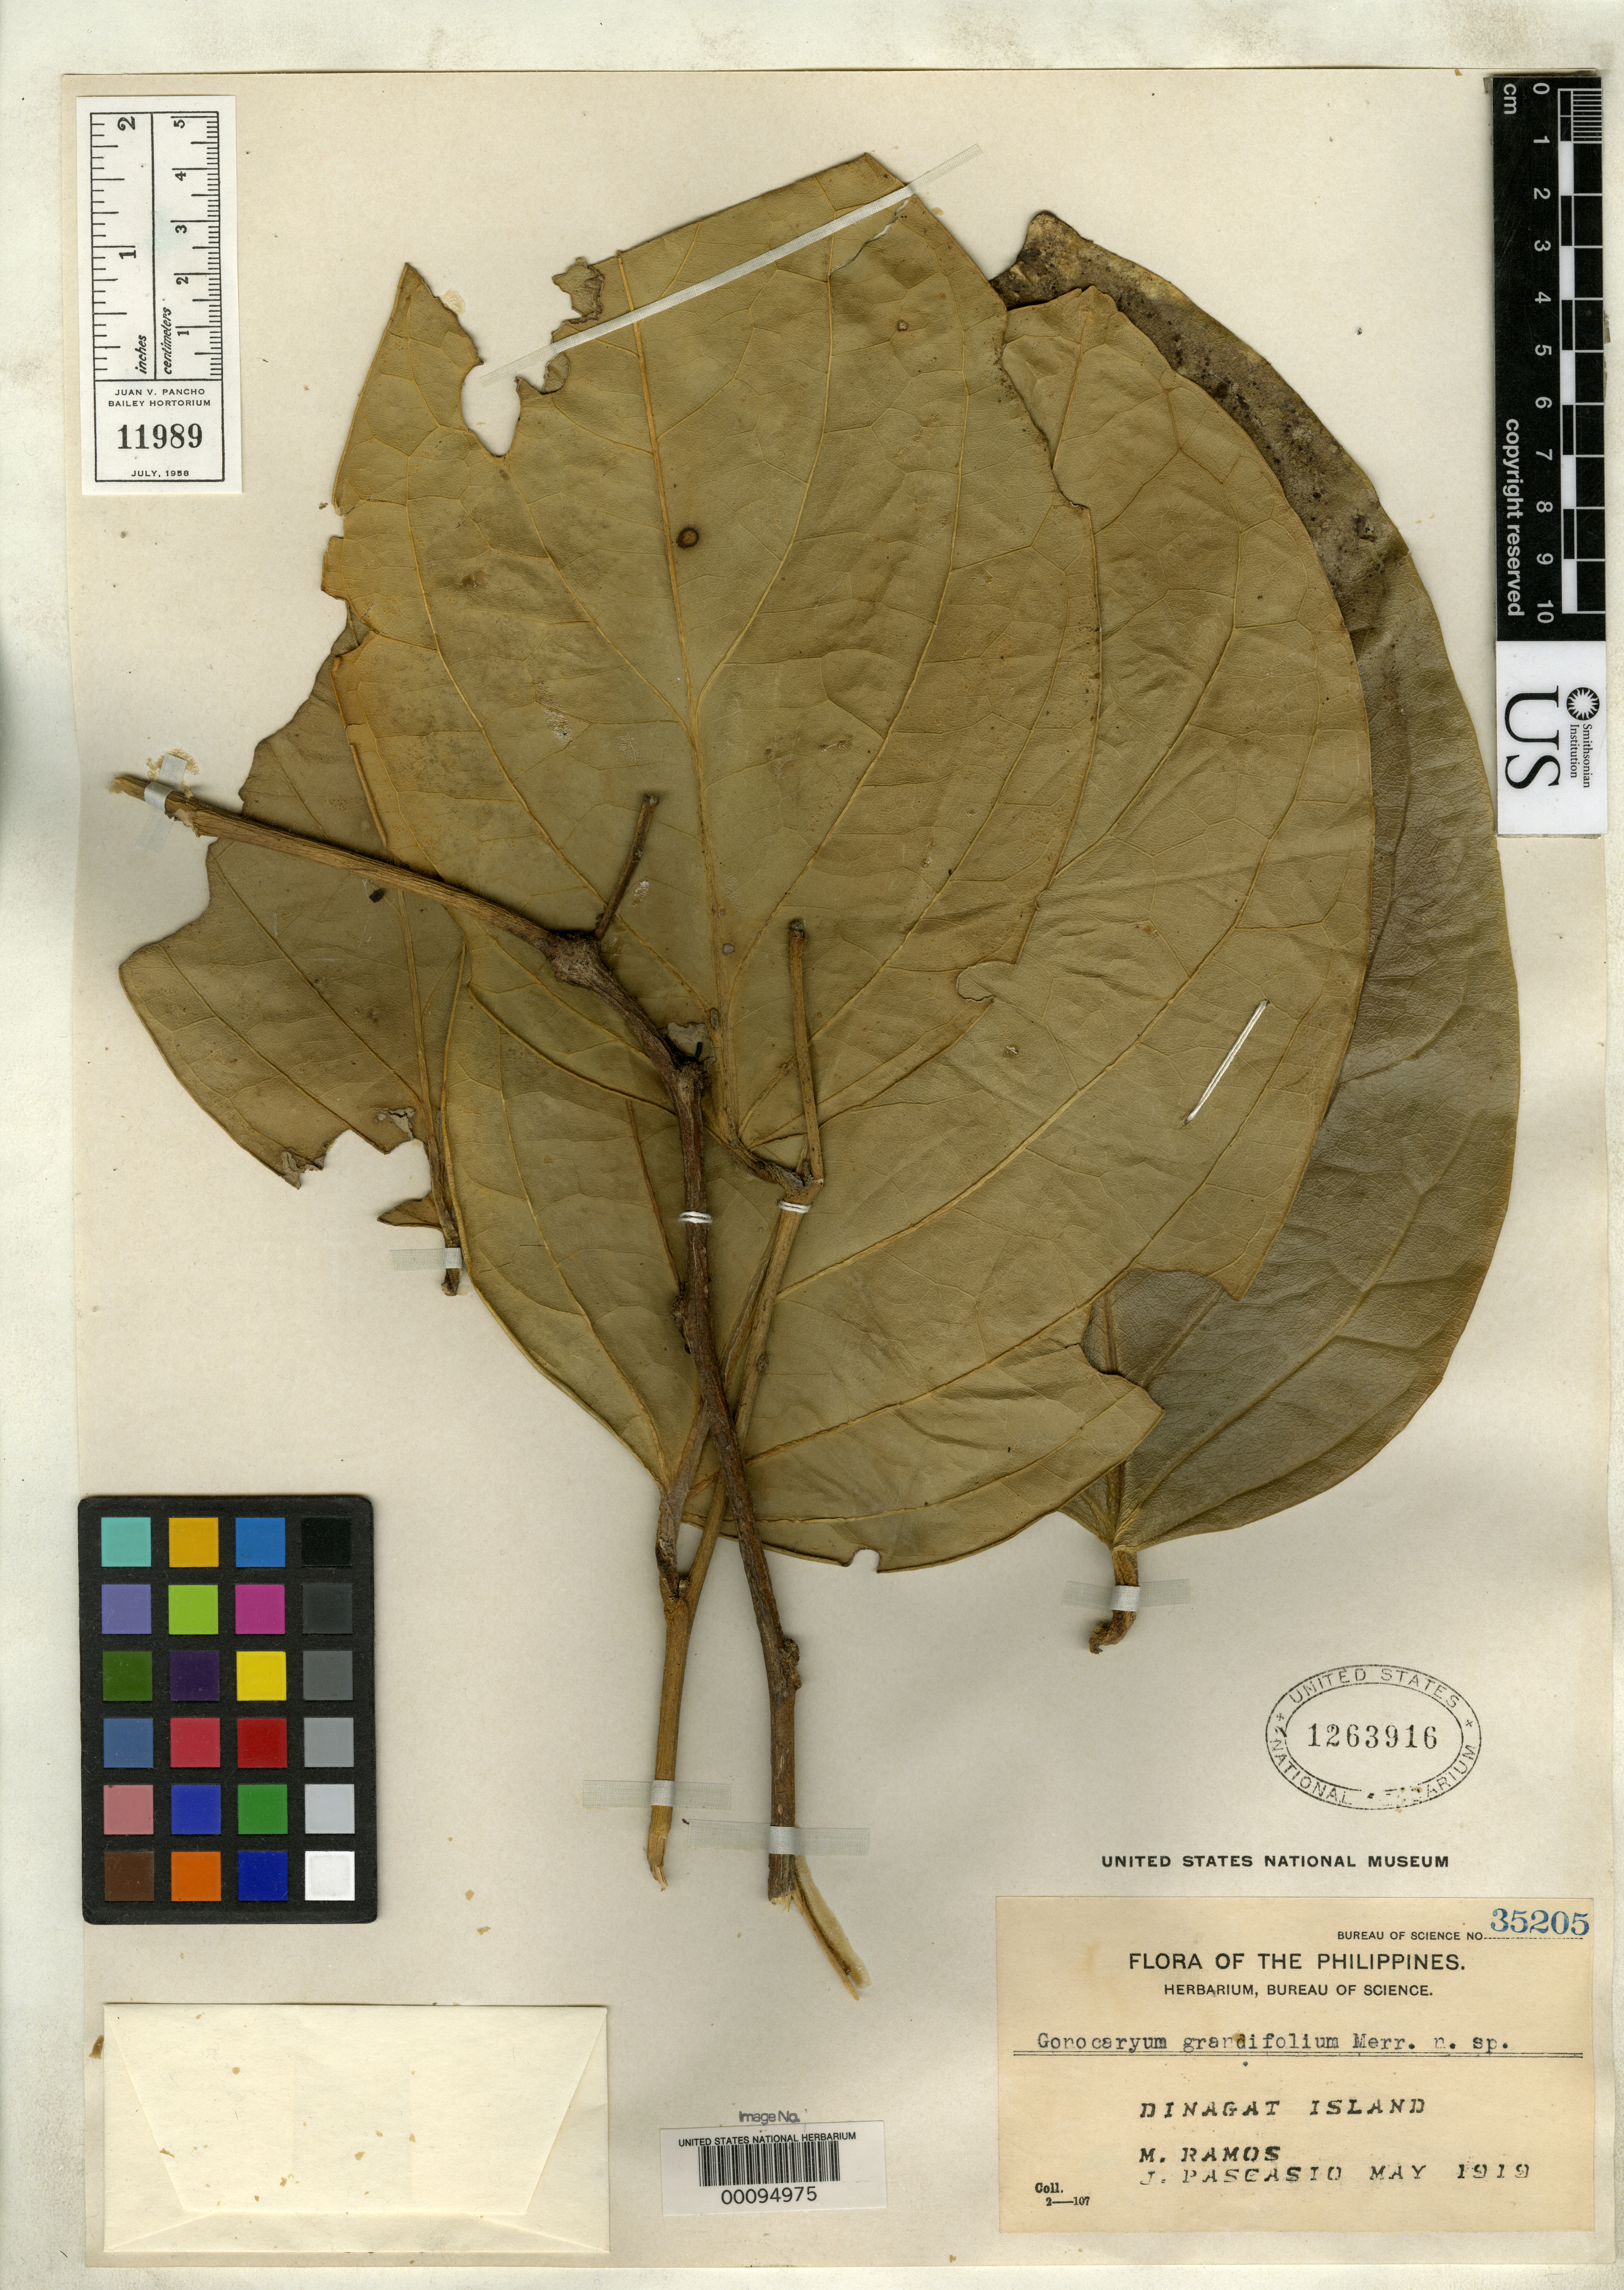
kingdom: Plantae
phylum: Tracheophyta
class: Magnoliopsida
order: Cardiopteridales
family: Cardiopteridaceae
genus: Gonocaryum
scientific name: Gonocaryum grandifolium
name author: Merr.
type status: Isotype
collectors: M. Ramos & J. Pascasio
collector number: Bur. Sci. 35205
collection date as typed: May 1919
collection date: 1919-05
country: Philippines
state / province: Caraga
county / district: Surigao del Norte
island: Dinagat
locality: Dinagat Island.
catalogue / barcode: US 1263916